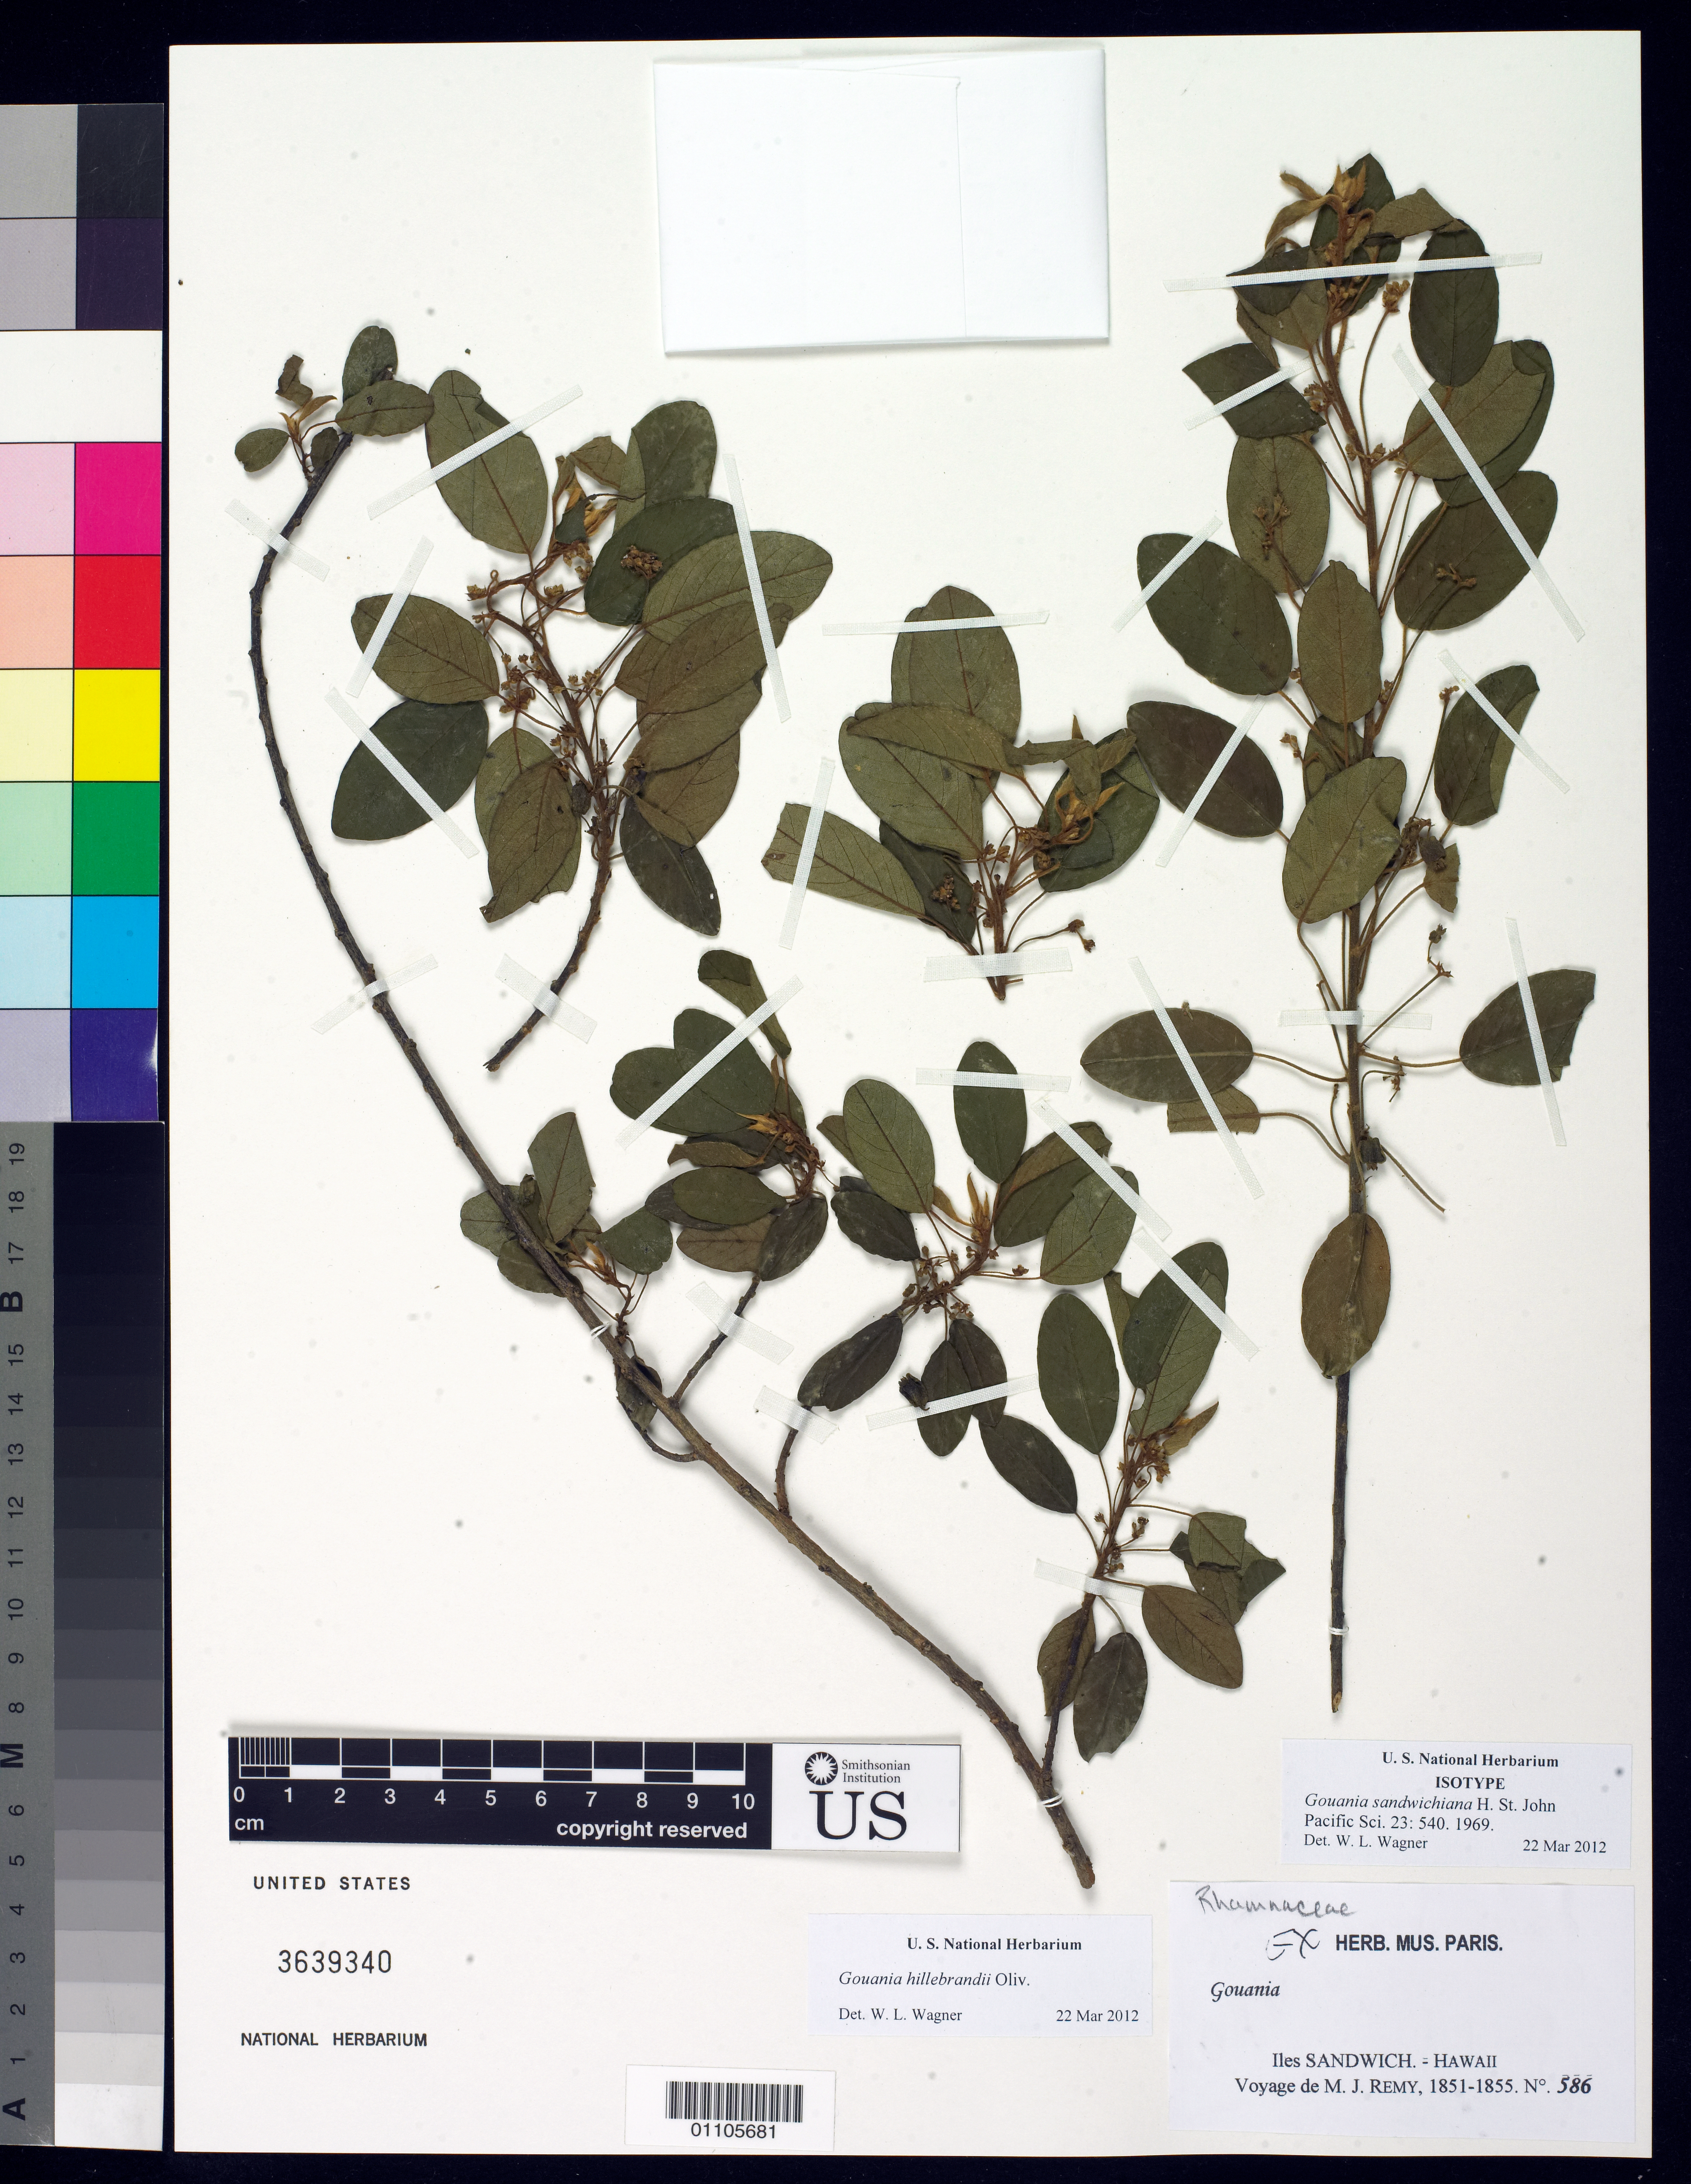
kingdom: Plantae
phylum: Tracheophyta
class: Magnoliopsida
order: Rosales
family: Rhamnaceae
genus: Gouania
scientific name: Gouania sandwichiana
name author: H. St. John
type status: Isotype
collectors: E. J. Rémy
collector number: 586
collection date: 1851/1855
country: United States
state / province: Hawaii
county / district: Hawaii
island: Hawaii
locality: Iles Sandwich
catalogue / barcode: US 3639340